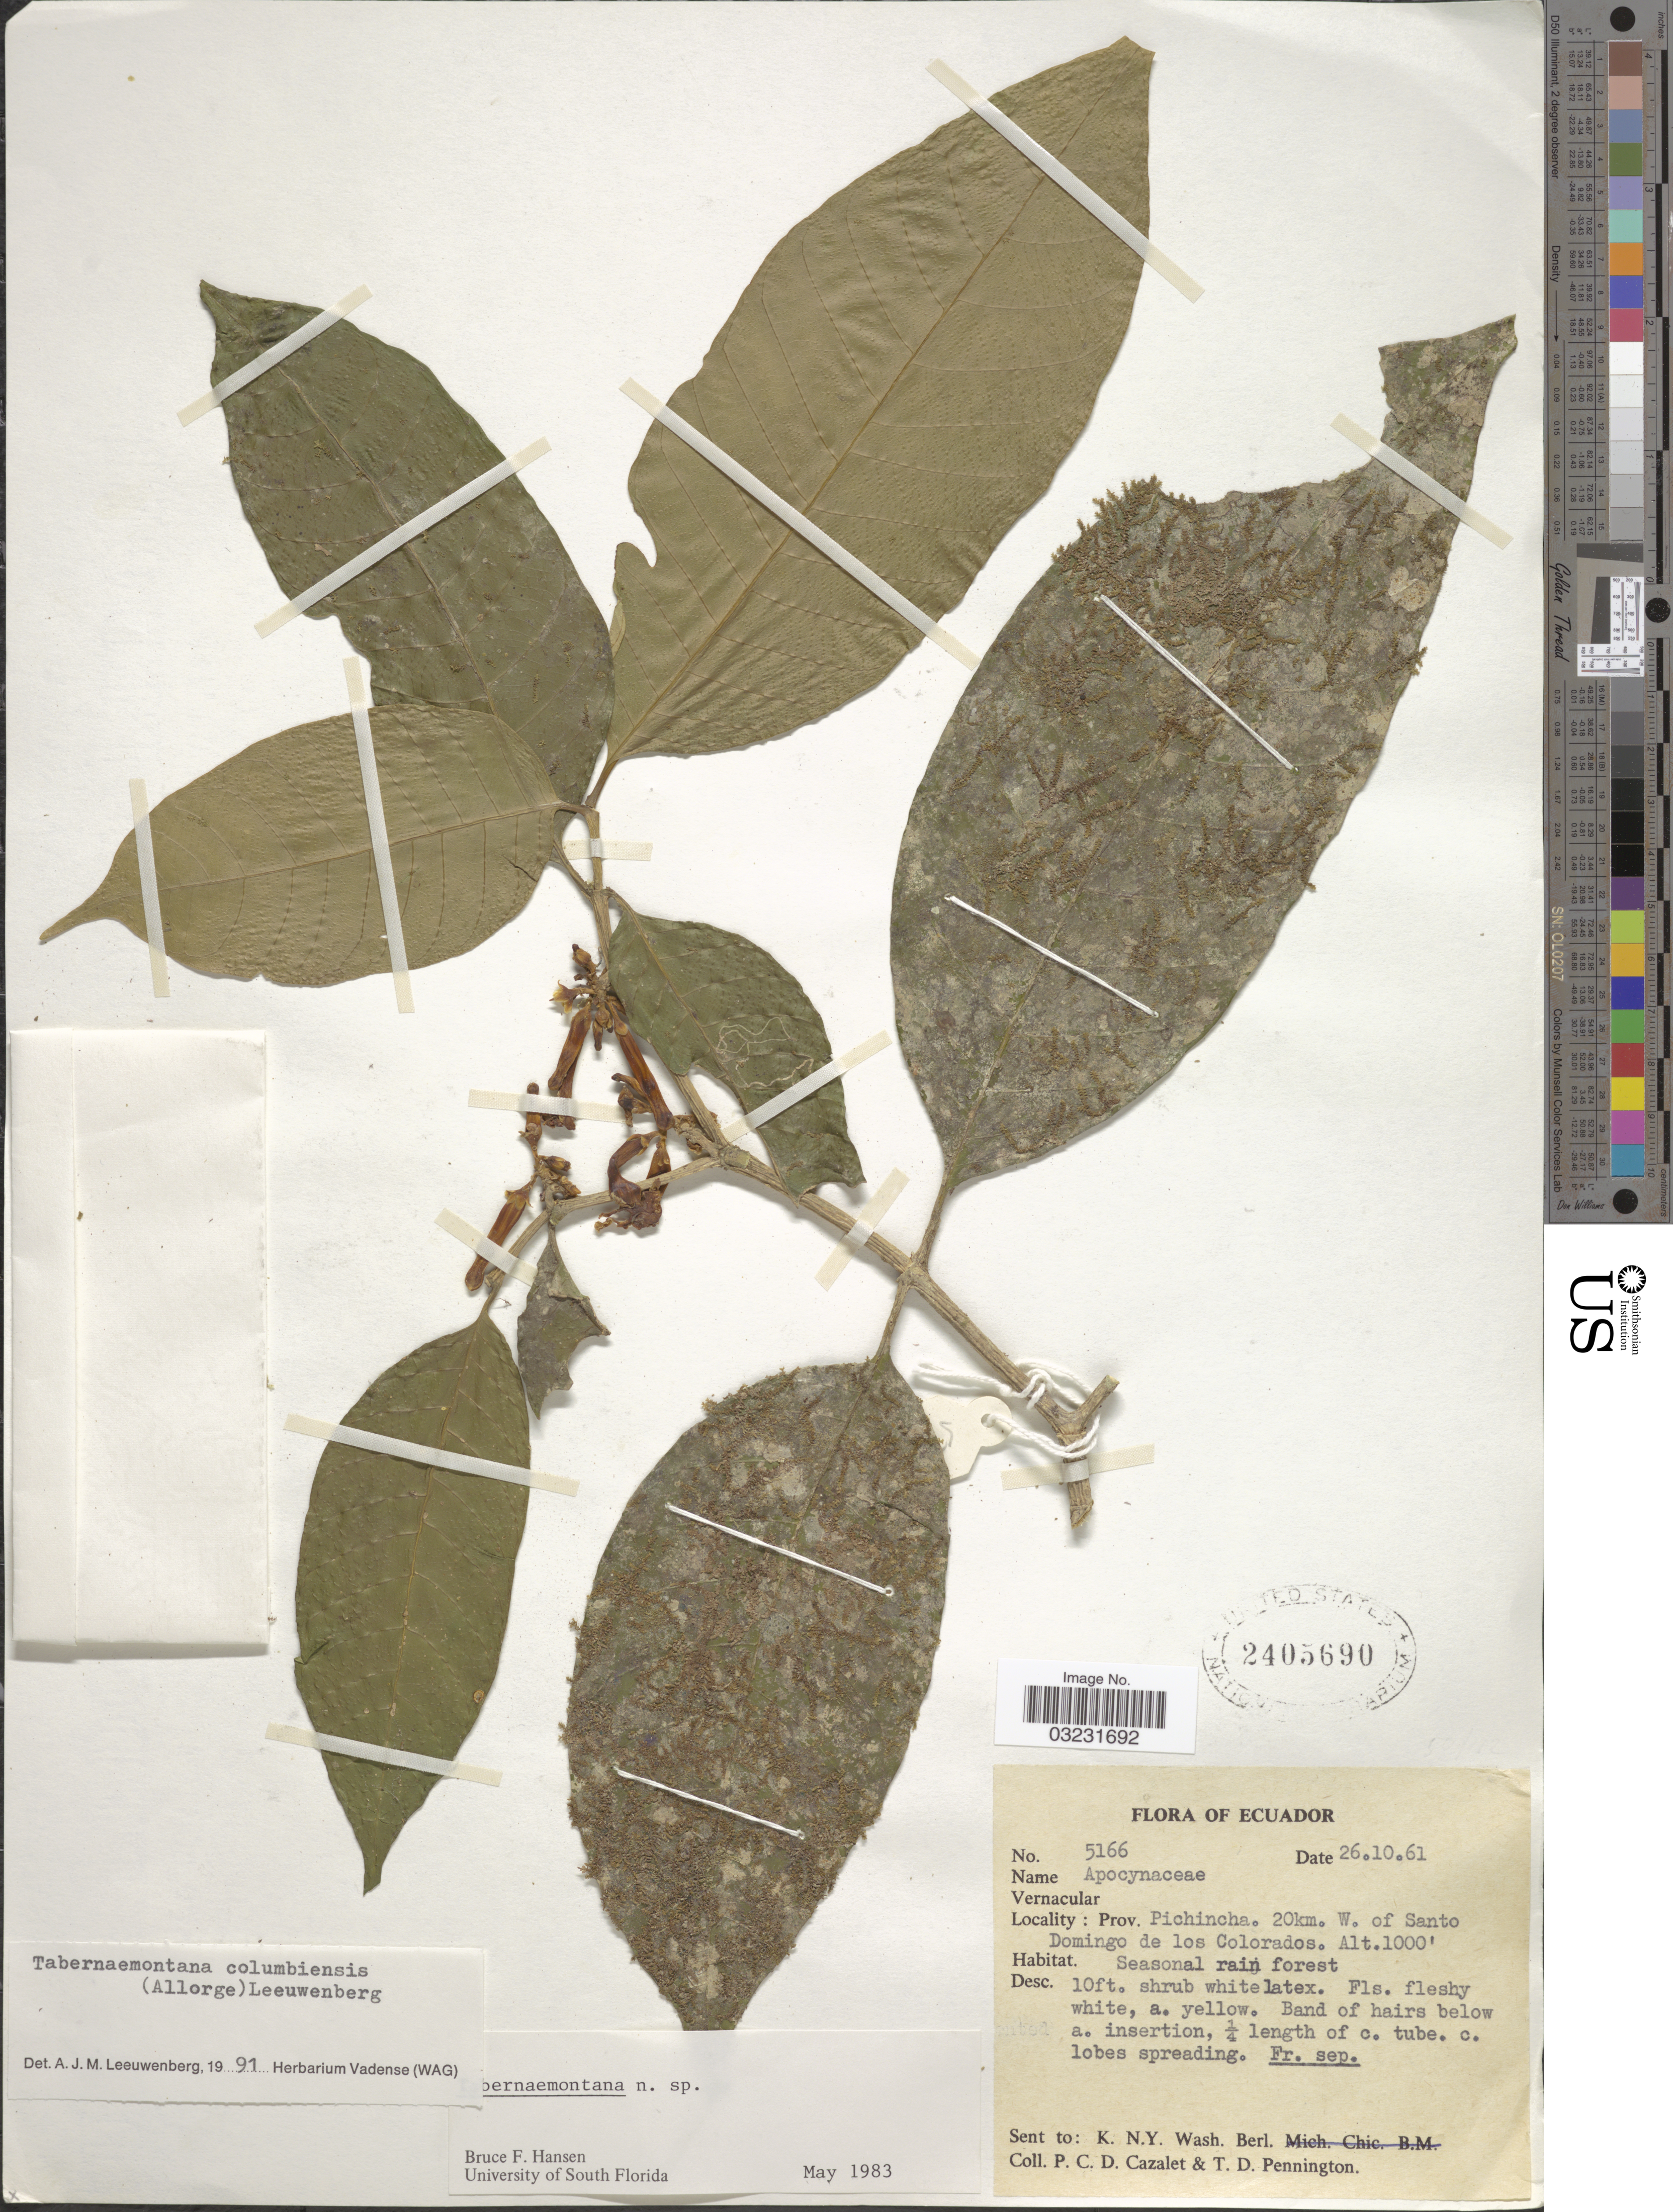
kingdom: Plantae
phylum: Tracheophyta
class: Magnoliopsida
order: Gentianales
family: Apocynaceae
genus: Tabernaemontana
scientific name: Tabernaemontana columbiensis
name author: (L. Allorge) Leeuwenb.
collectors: P. C. D. Cazalet & T. D. Pennington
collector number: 5166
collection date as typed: Transcribed d/m/y: 26/10/61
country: Ecuador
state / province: Pichincha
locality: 20km. W. of Santo Domingo de los Colorados.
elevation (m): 305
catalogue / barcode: US 2405690